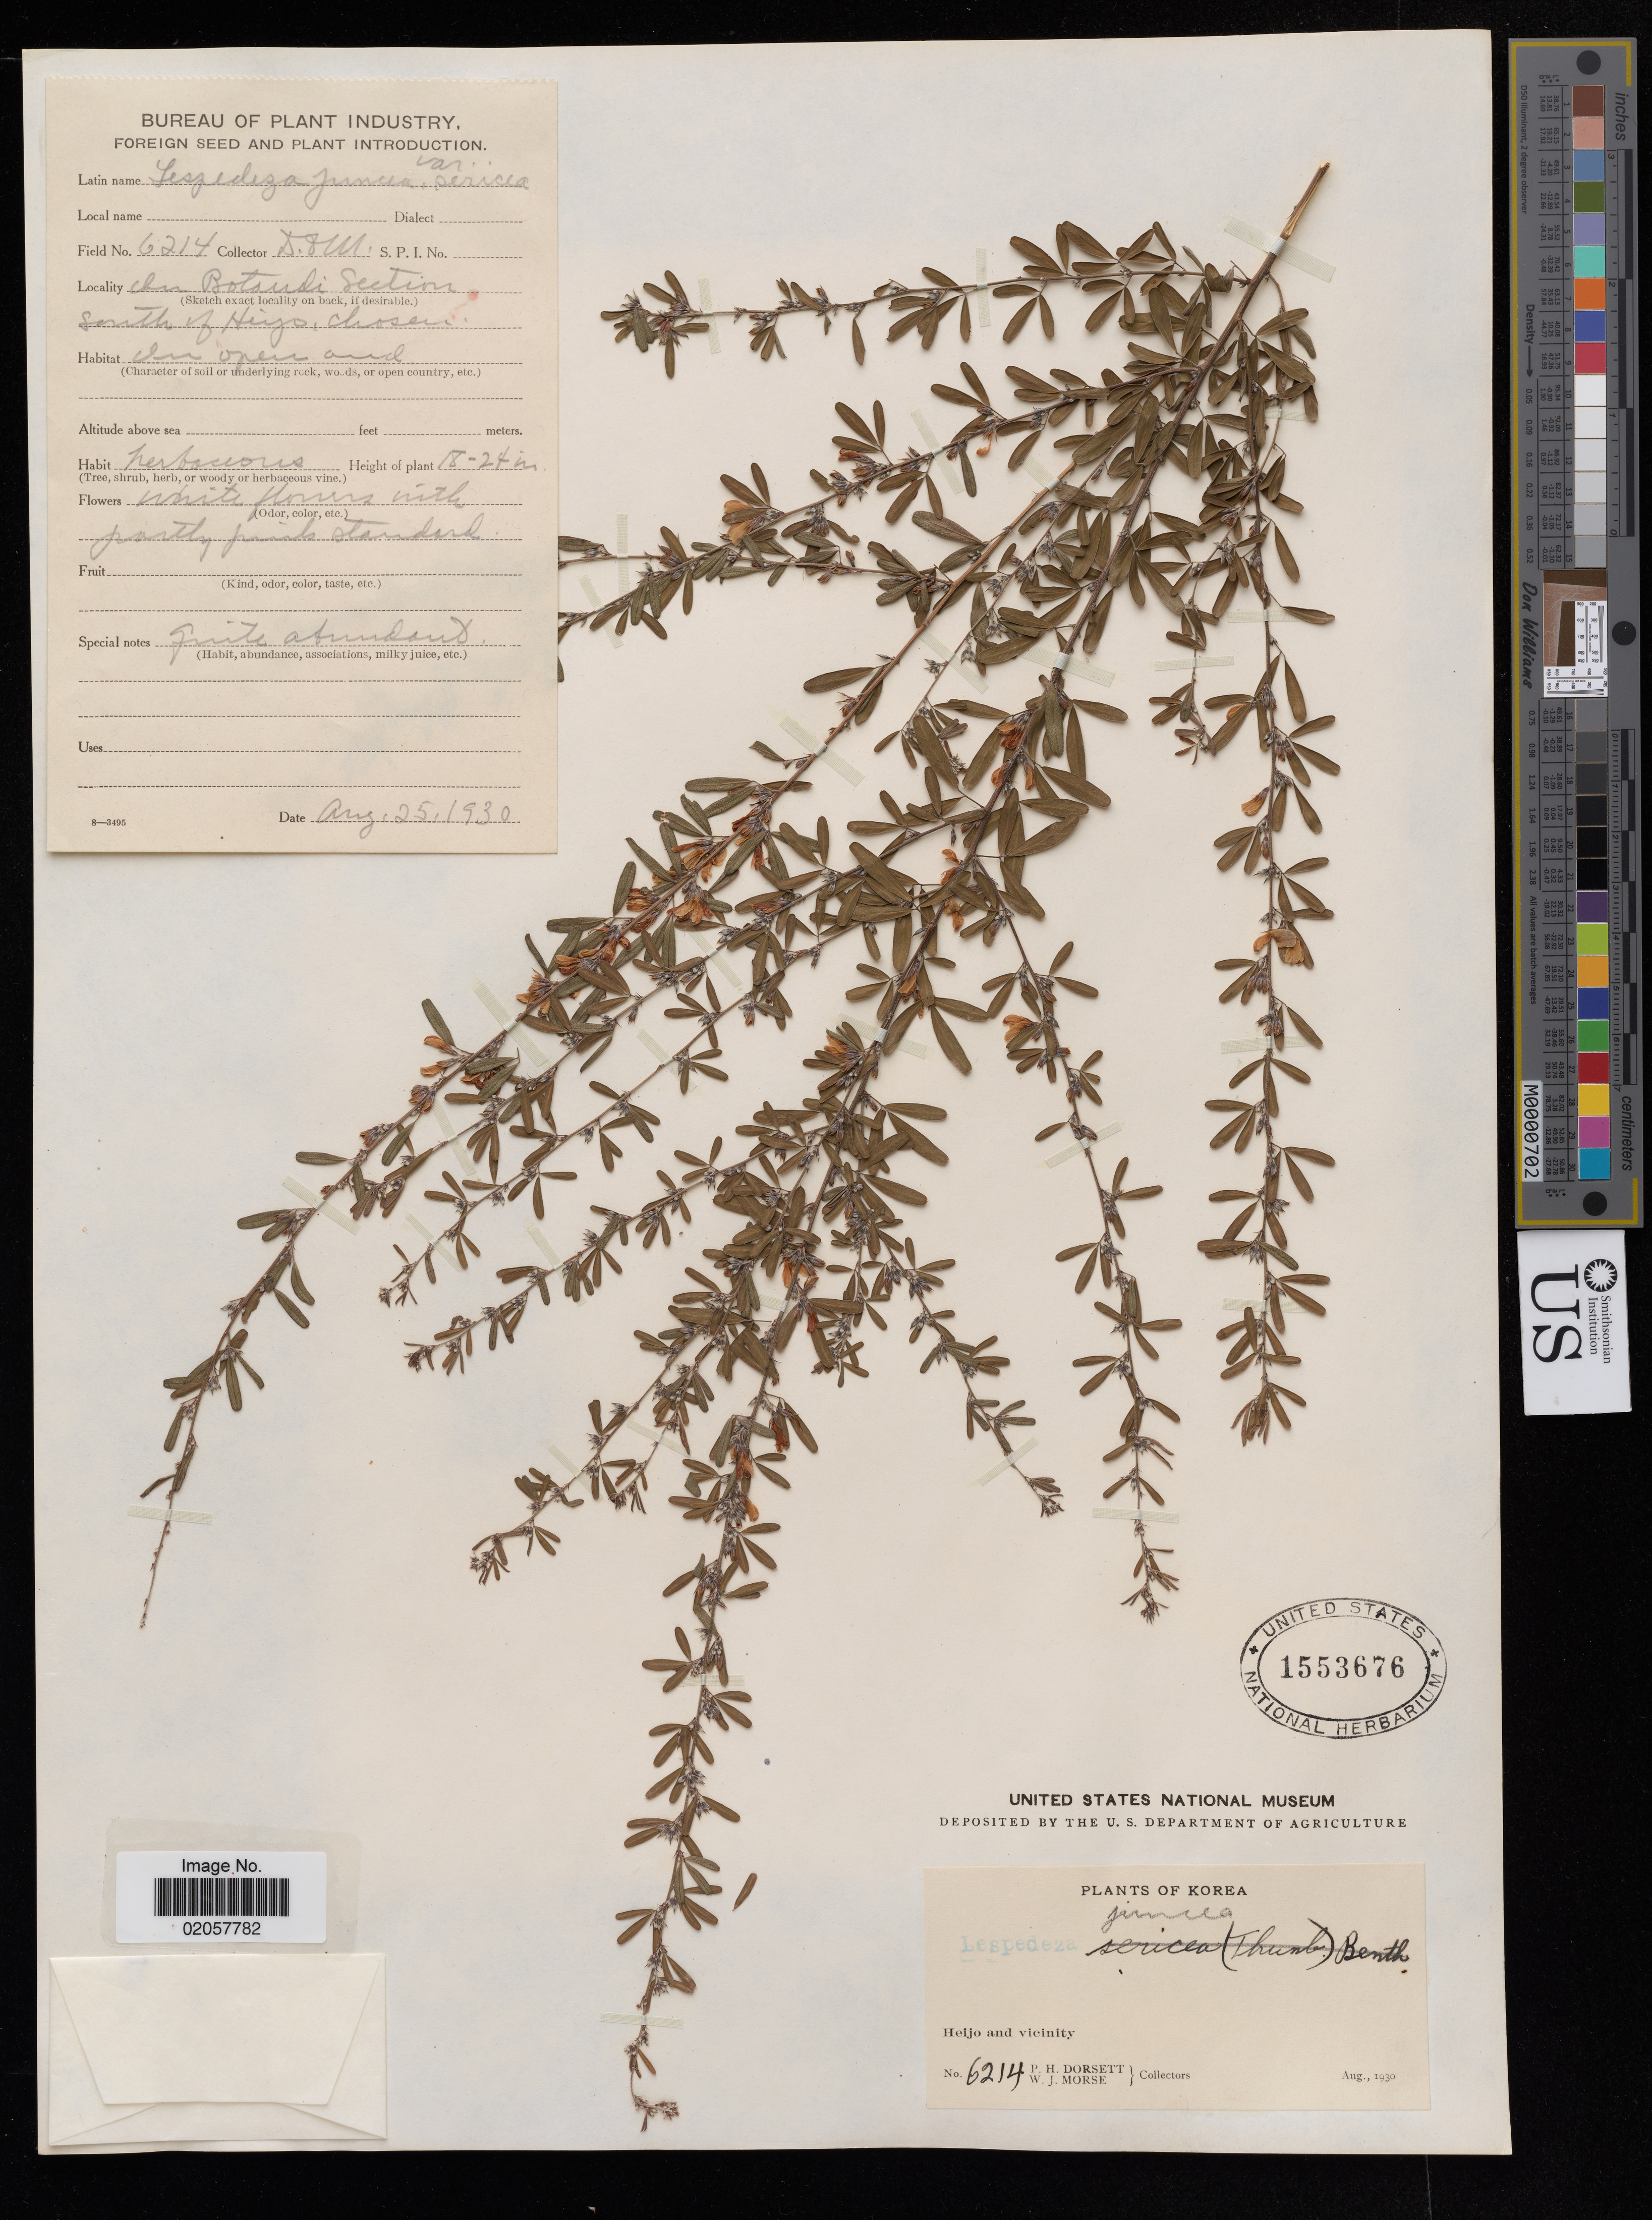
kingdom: Plantae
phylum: Tracheophyta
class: Magnoliopsida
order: Fabales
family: Fabaceae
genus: Lespedeza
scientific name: Lespedeza juncea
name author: (L. f.) Pers.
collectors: P. H. Dorsett & W. J. Morse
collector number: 6214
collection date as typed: Aug 1930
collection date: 1930-08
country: North Korea / South Korea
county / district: P'yongyang-si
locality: Heijo and vicinity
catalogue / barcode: US 1553676